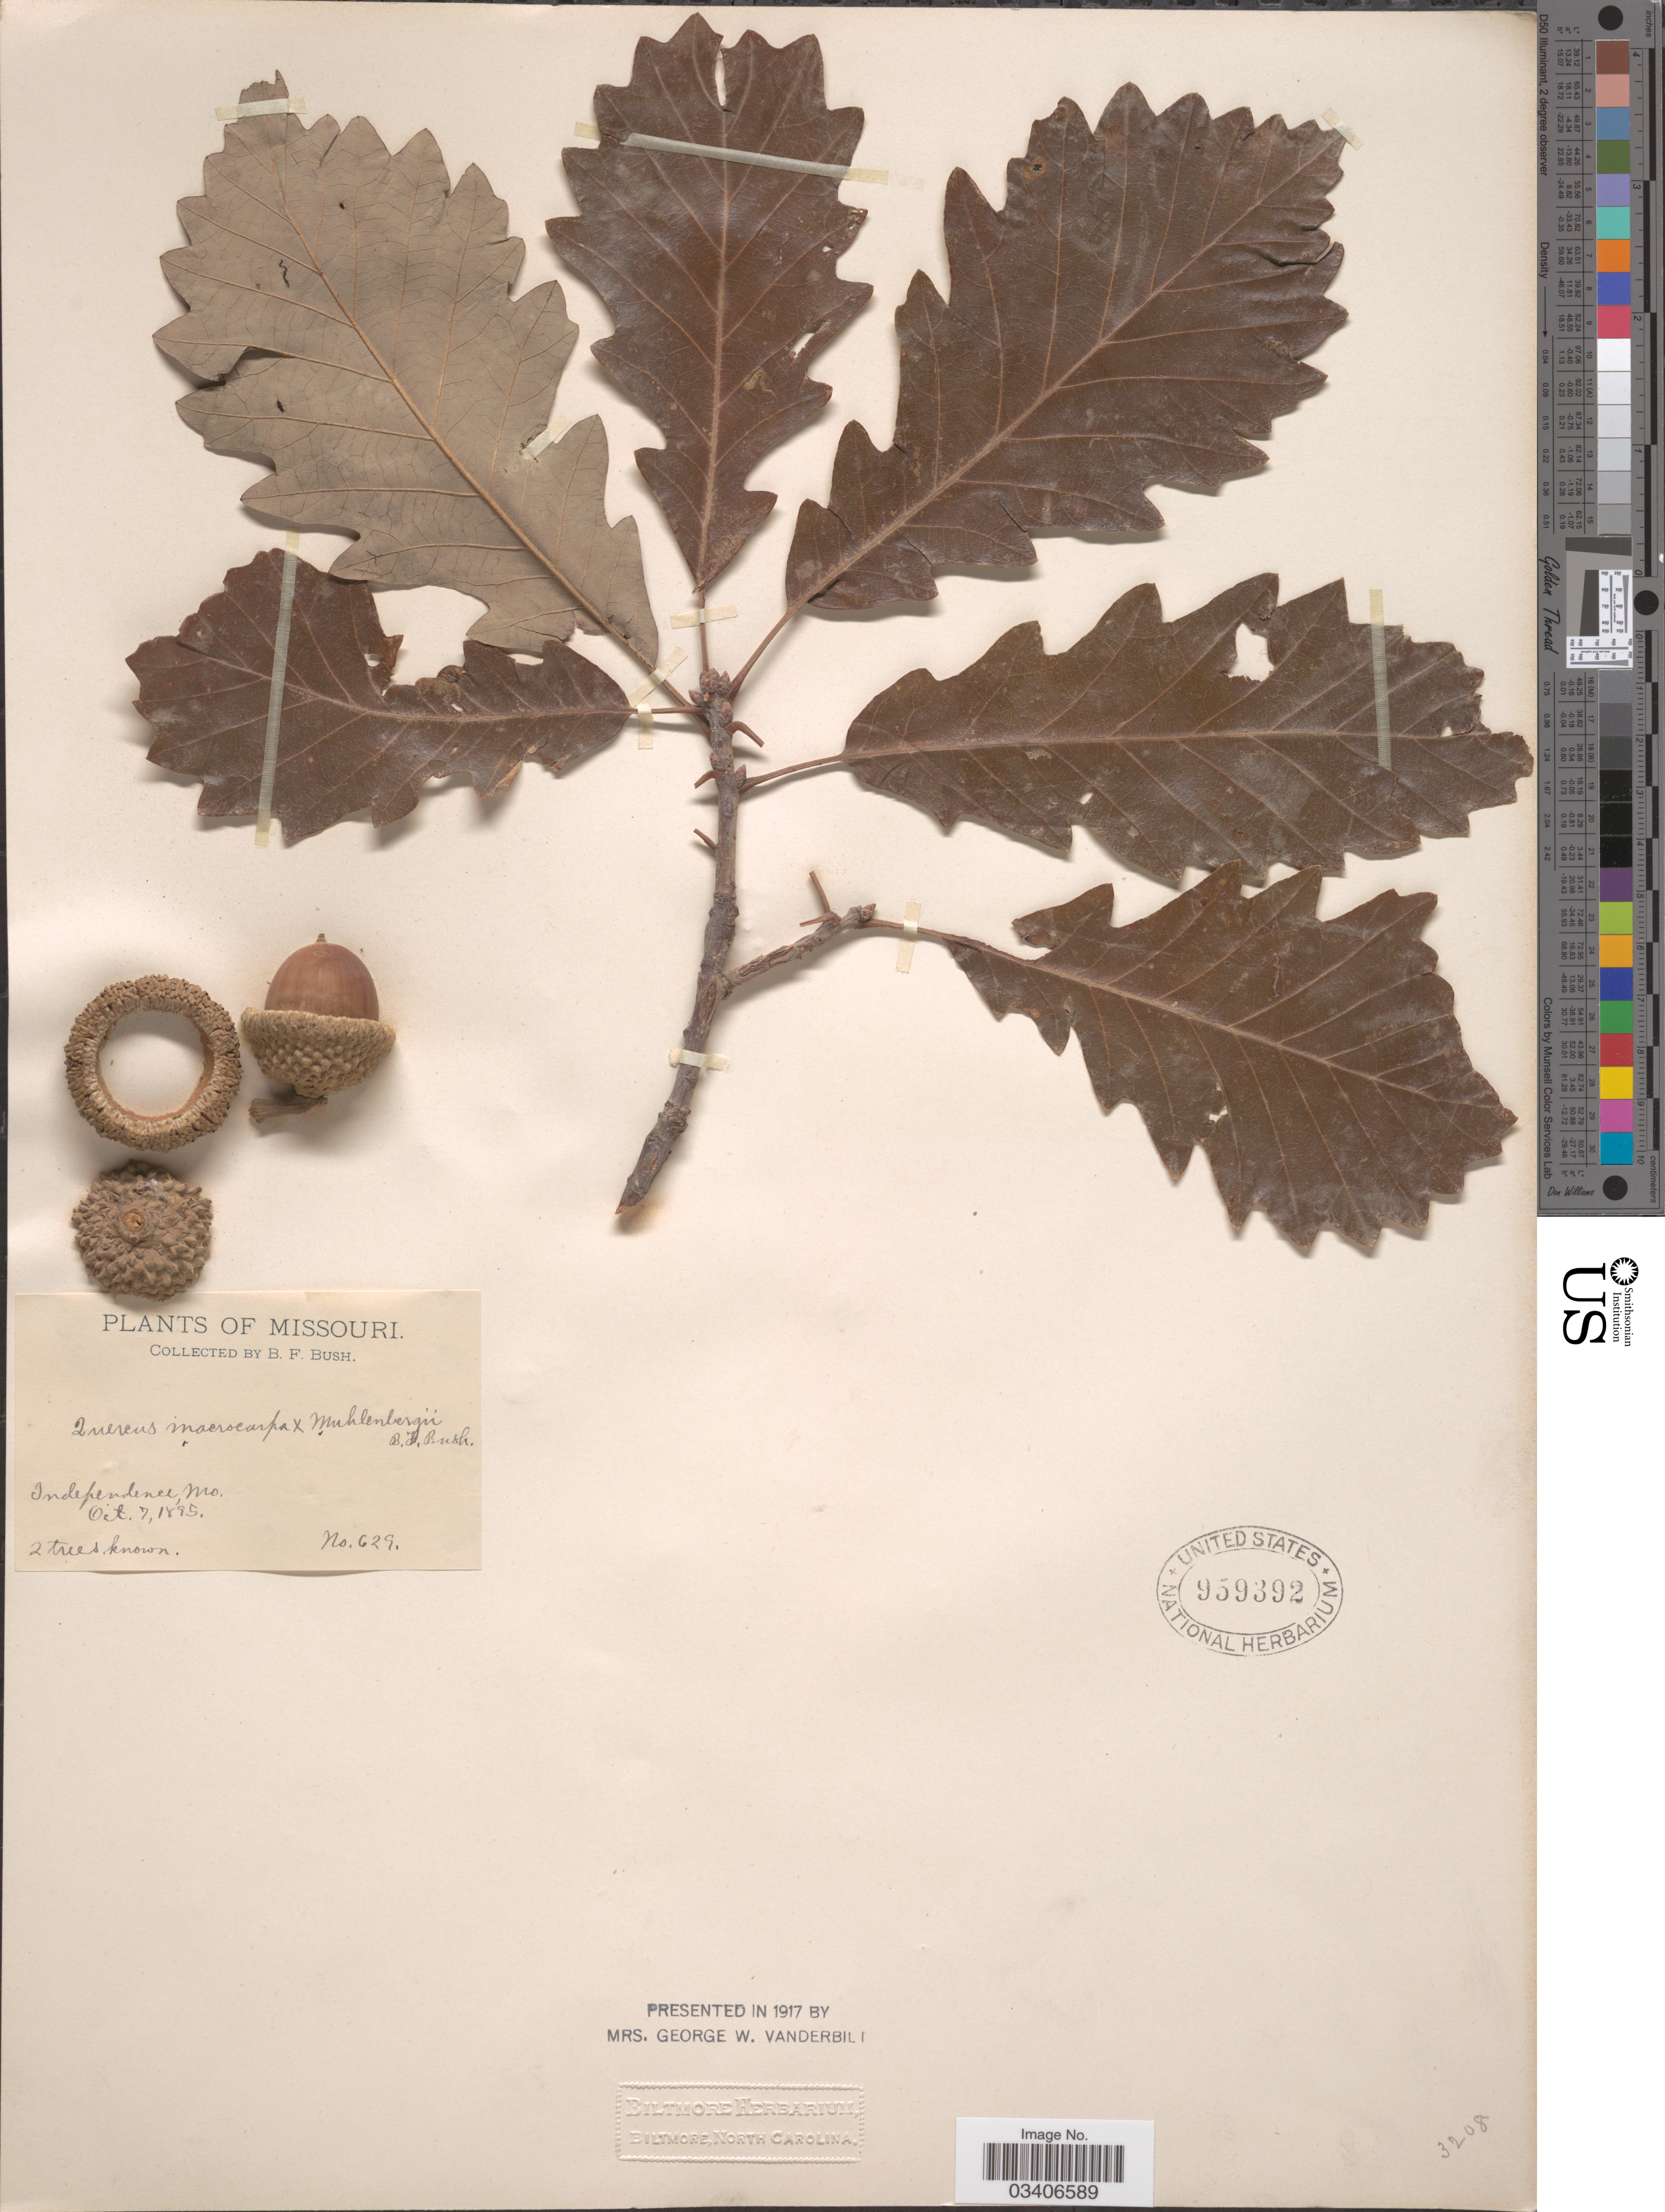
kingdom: Plantae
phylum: Tracheophyta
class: Magnoliopsida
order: Fagales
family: Fagaceae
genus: Quercus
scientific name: Quercus macrocarpa x Q. muehlenbergii Engelm.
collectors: B. F. Bush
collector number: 629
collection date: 1895-10-07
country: United States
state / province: Missouri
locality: Independence.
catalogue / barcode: US 959392